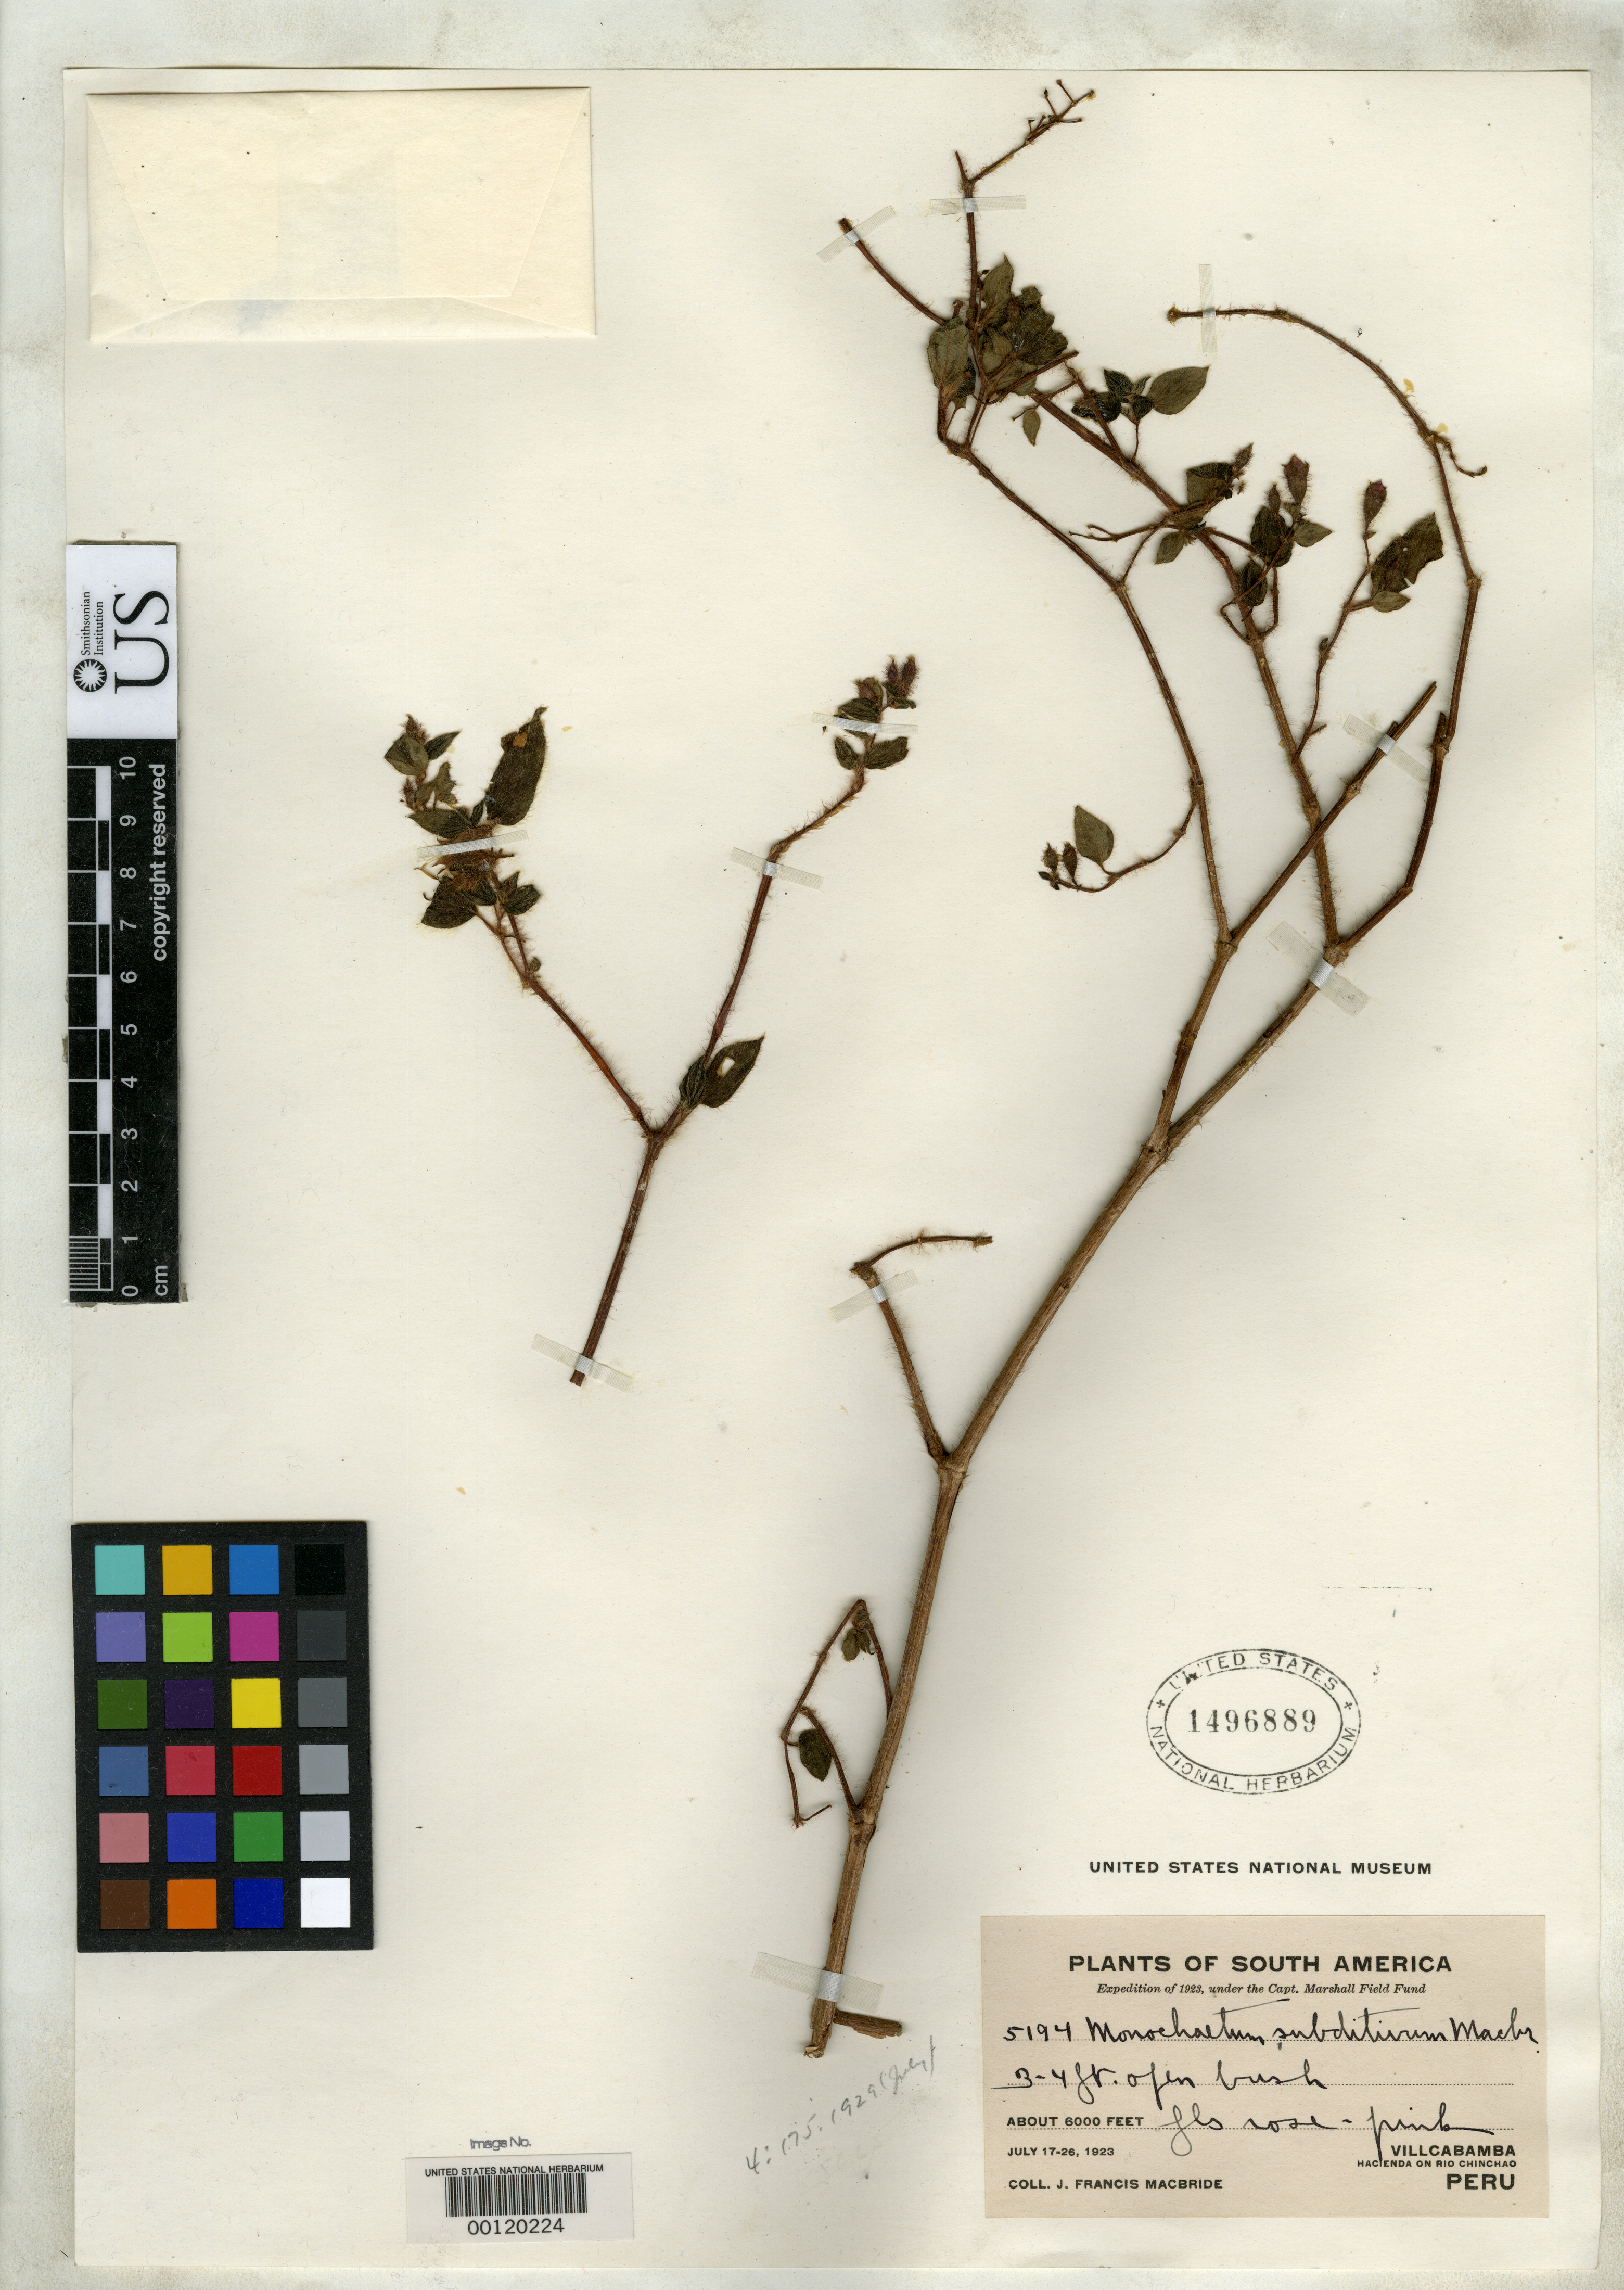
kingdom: Plantae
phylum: Tracheophyta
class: Magnoliopsida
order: Myrtales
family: Melastomataceae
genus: Monochaetum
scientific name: Monochaetum subditivum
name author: J.F. Macbr.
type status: Isotype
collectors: J. F. Macbride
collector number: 5194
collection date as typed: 17 Jul 1923 to 26 Jul 1923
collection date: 1923-07-17/1923-07-26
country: Peru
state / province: Huánuco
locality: Villcabamba, hacienda on Río Chinchao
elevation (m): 1829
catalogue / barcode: US 1496889